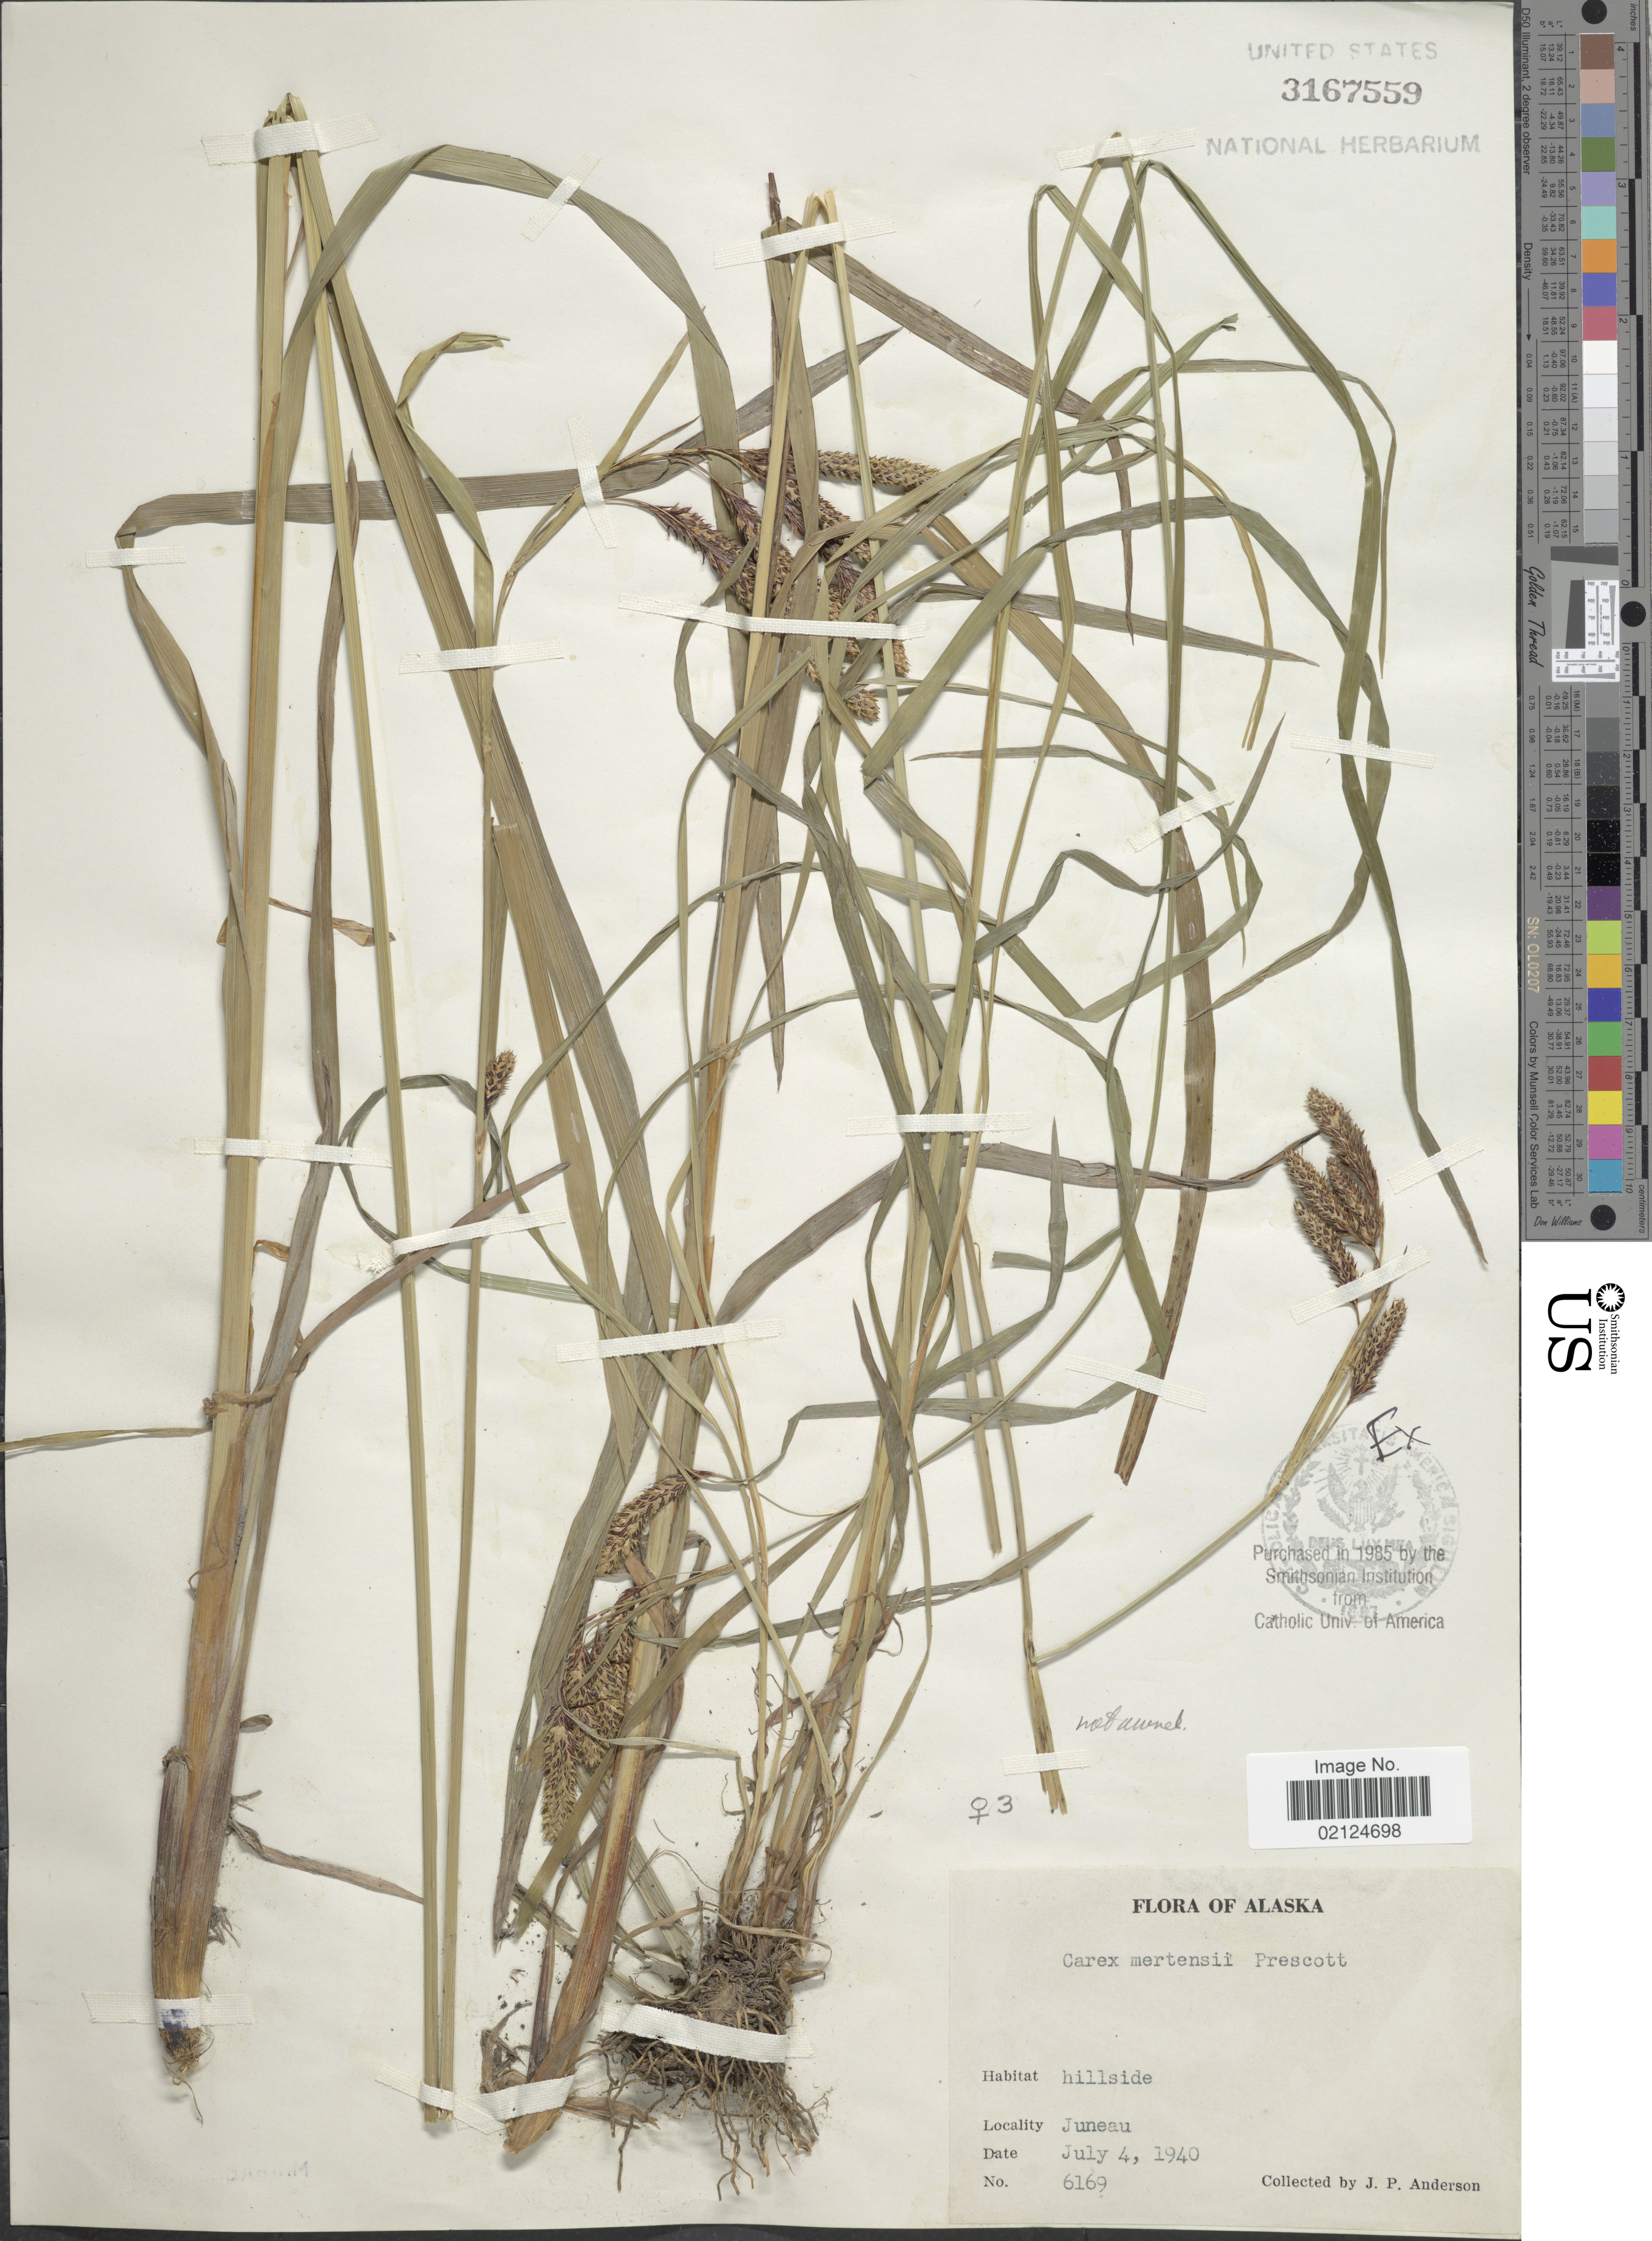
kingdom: Plantae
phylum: Tracheophyta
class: Liliopsida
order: Poales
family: Cyperaceae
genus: Carex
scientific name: Carex mertensii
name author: J.D. Prescott ex Bong.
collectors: J. P. Anderson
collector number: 6169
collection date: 1940-07-04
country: United States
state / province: Alaska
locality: Hillside. Juneau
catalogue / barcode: US 3167559